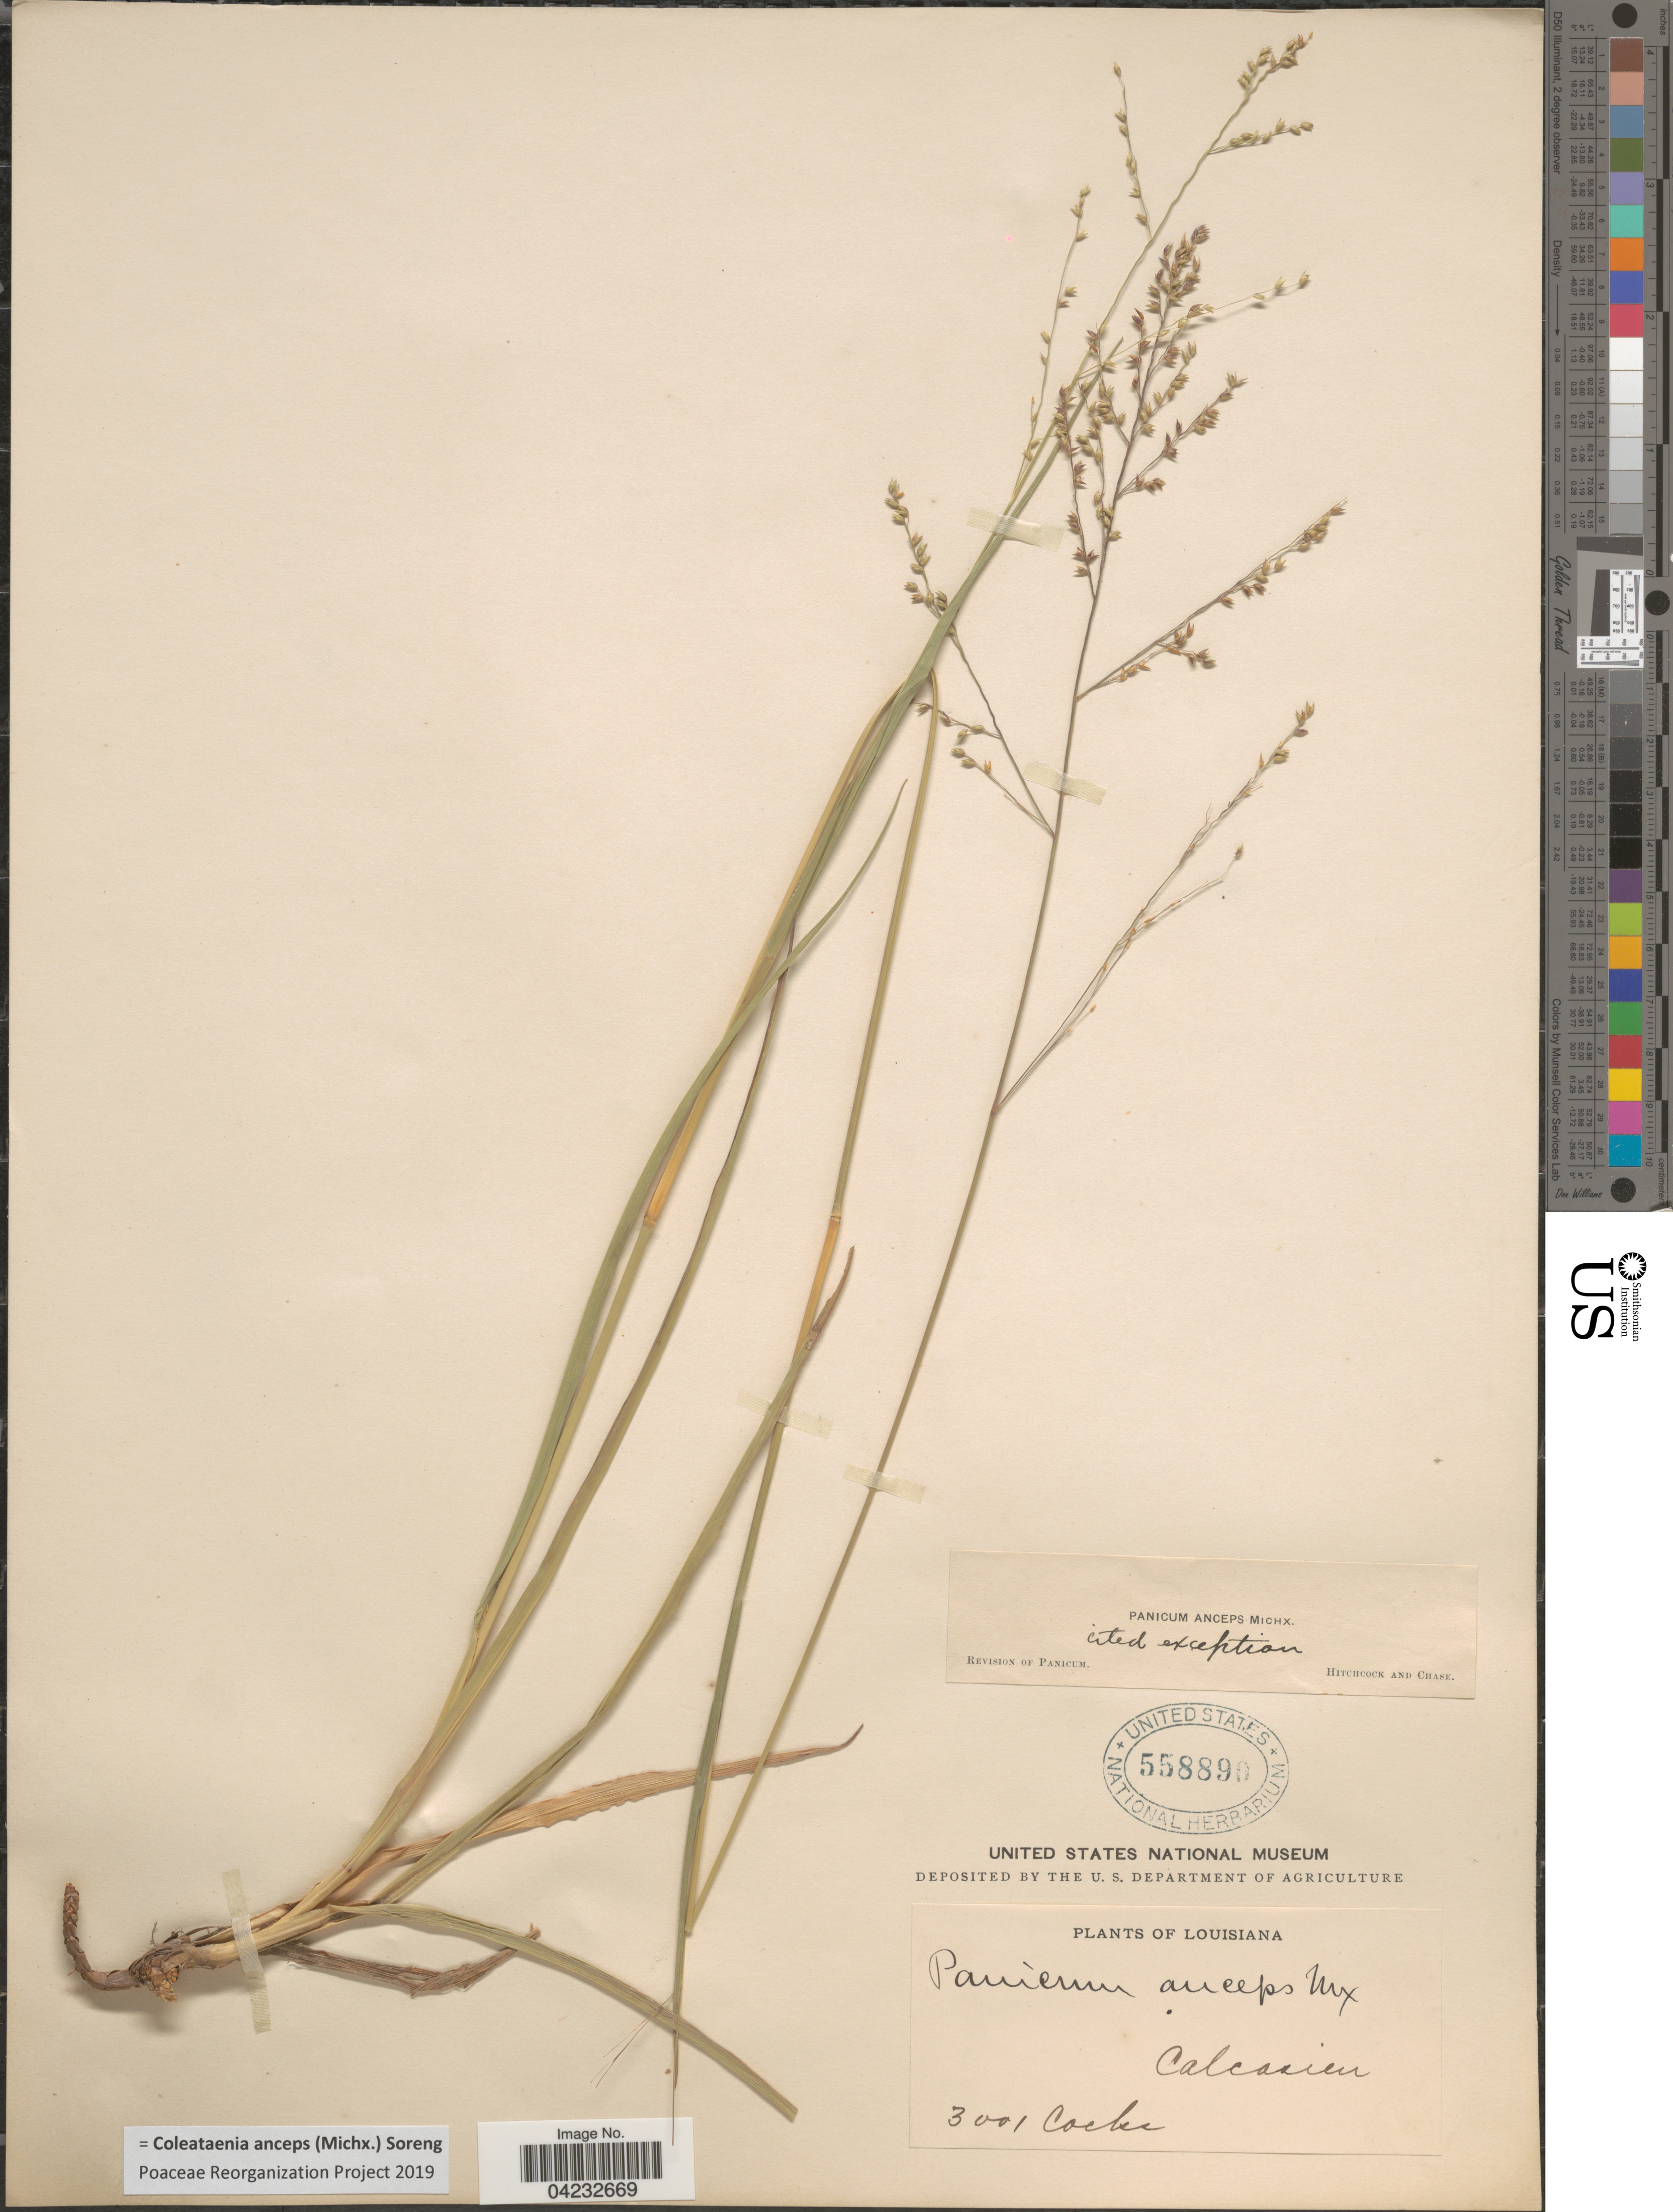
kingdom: Plantae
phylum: Tracheophyta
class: Liliopsida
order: Poales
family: Poaceae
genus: Coleataenia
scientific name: Coleataenia anceps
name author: (Michx.) Soreng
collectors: Cocks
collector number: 3001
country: United States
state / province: Louisiana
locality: Calcasieu.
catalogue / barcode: US 558890